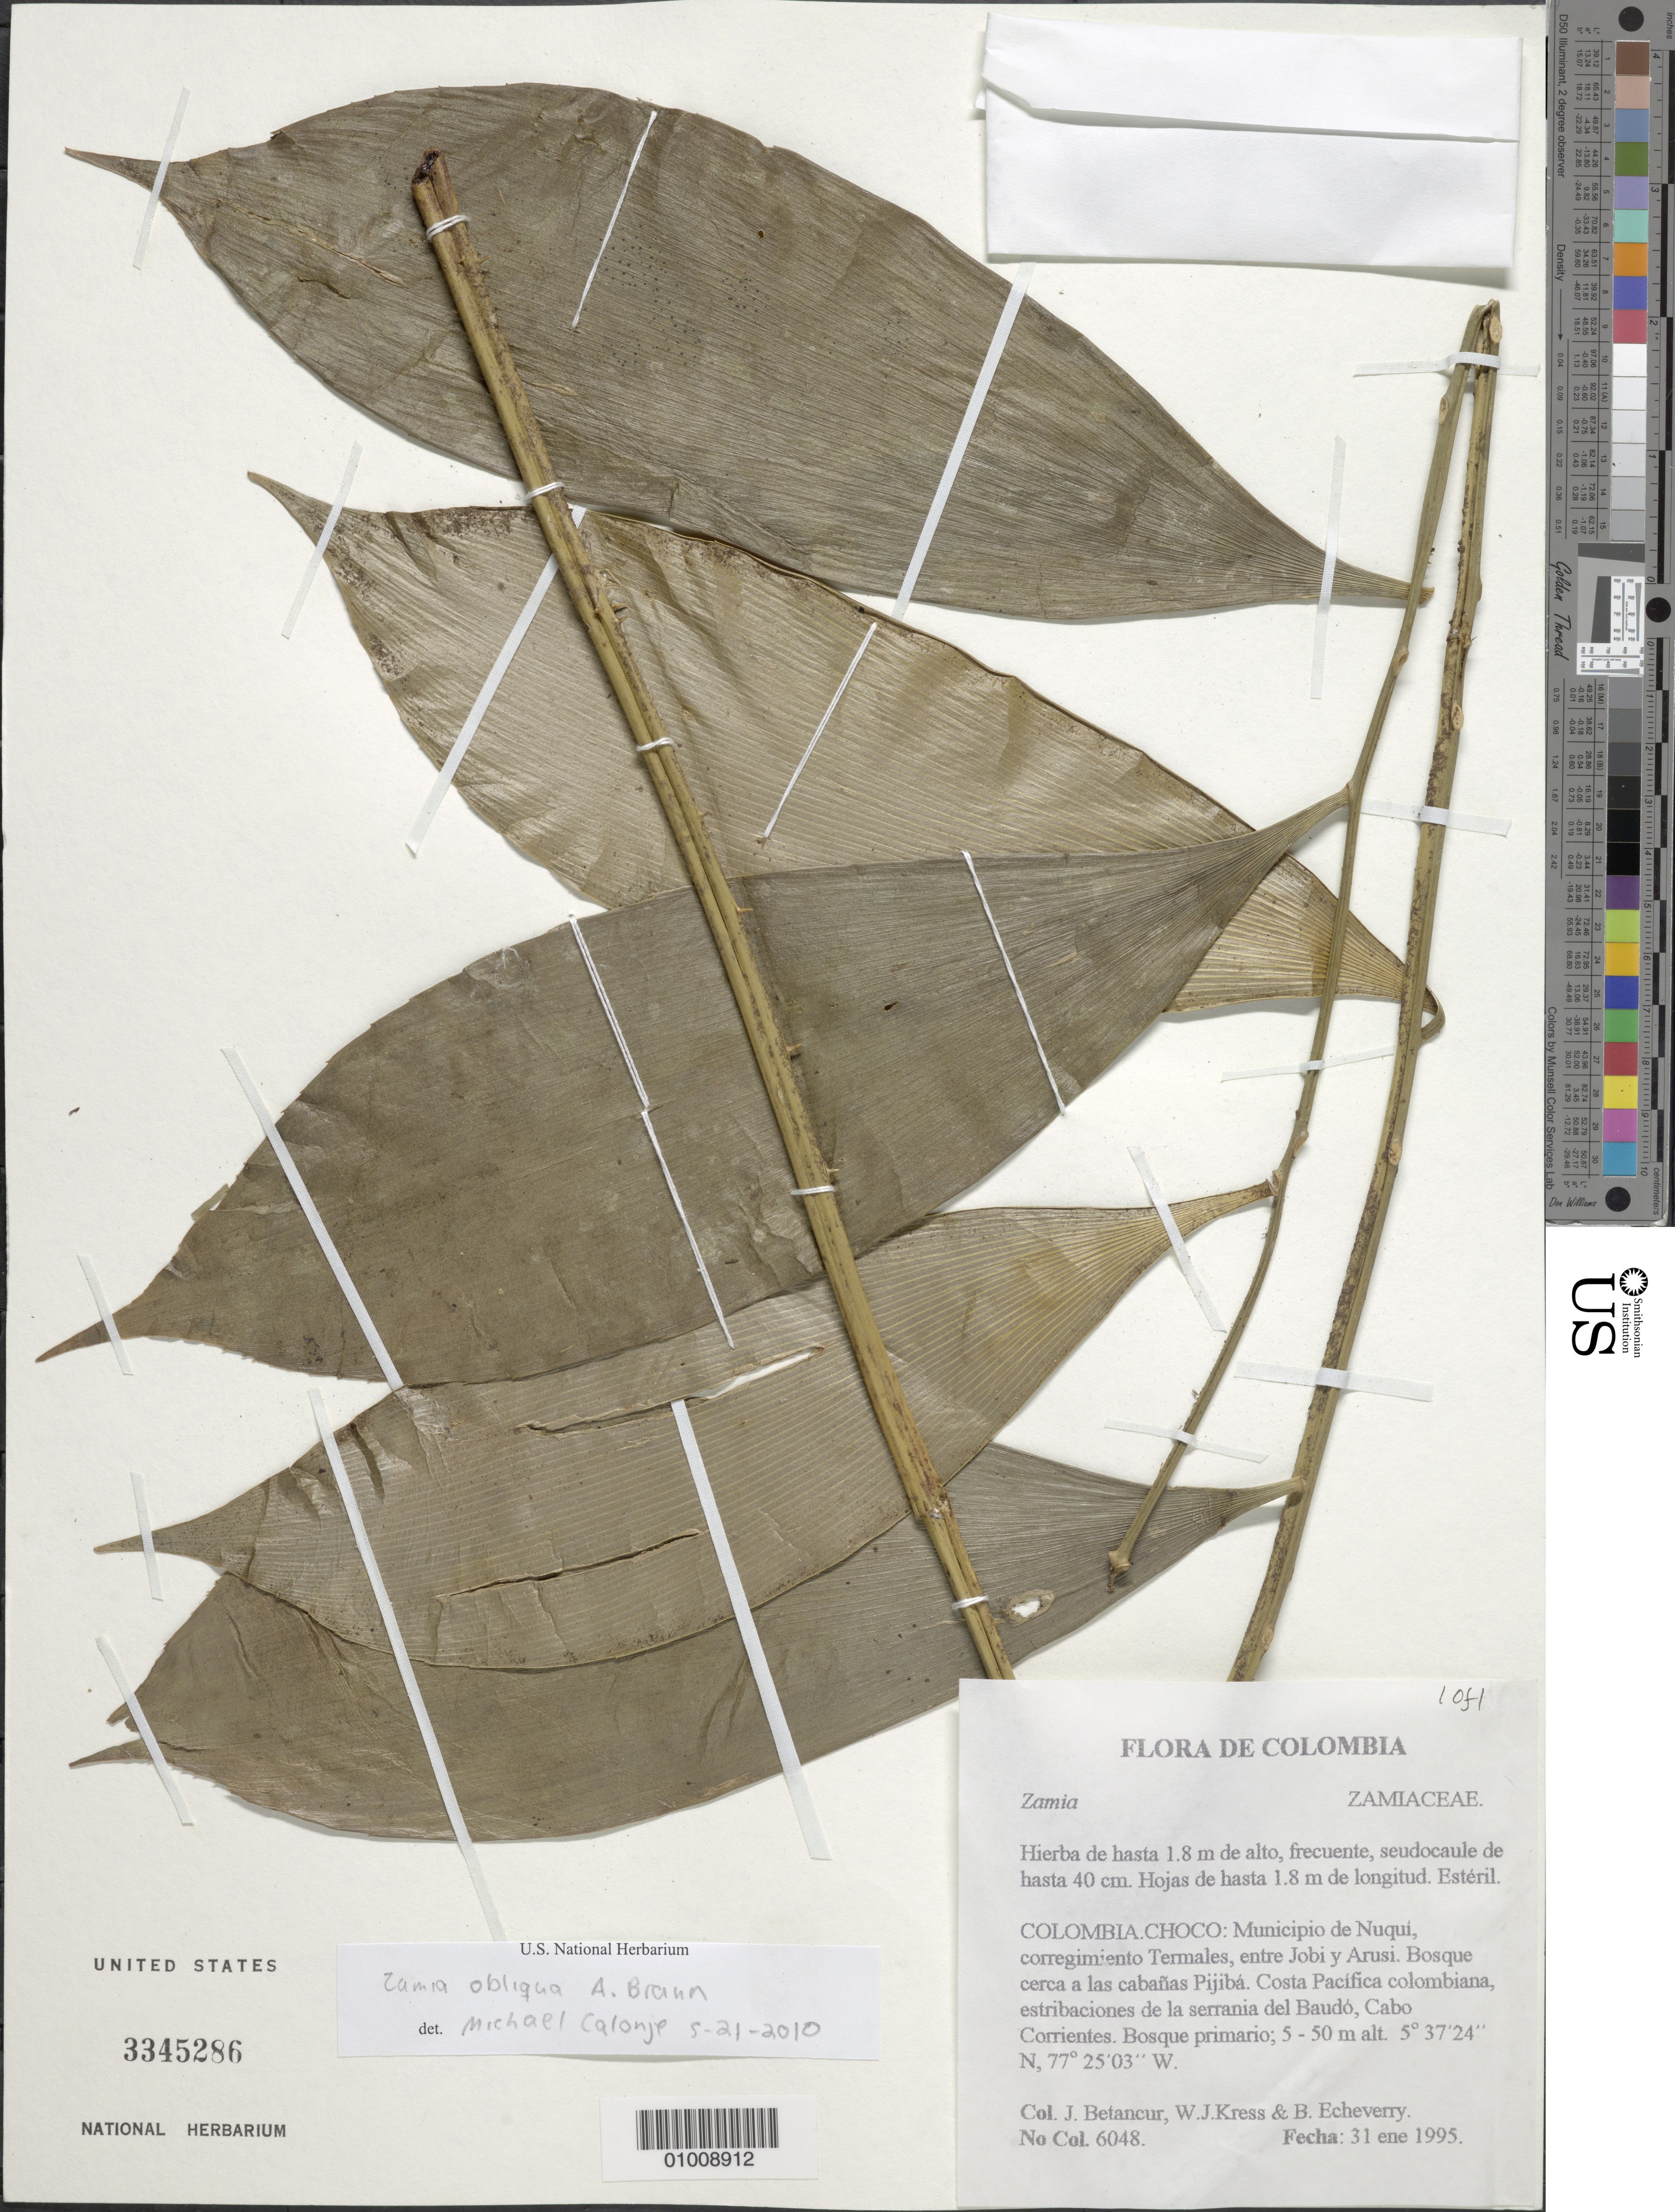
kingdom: Plantae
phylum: Tracheophyta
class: Cycadopsida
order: Cycadales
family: Zamiaceae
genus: Zamia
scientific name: Zamia obliqua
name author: A. Braun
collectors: J. C. Betancur, W. J. Kress & B. Echeverry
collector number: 6048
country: Colombia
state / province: Chocó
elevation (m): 5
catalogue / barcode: US 3345286